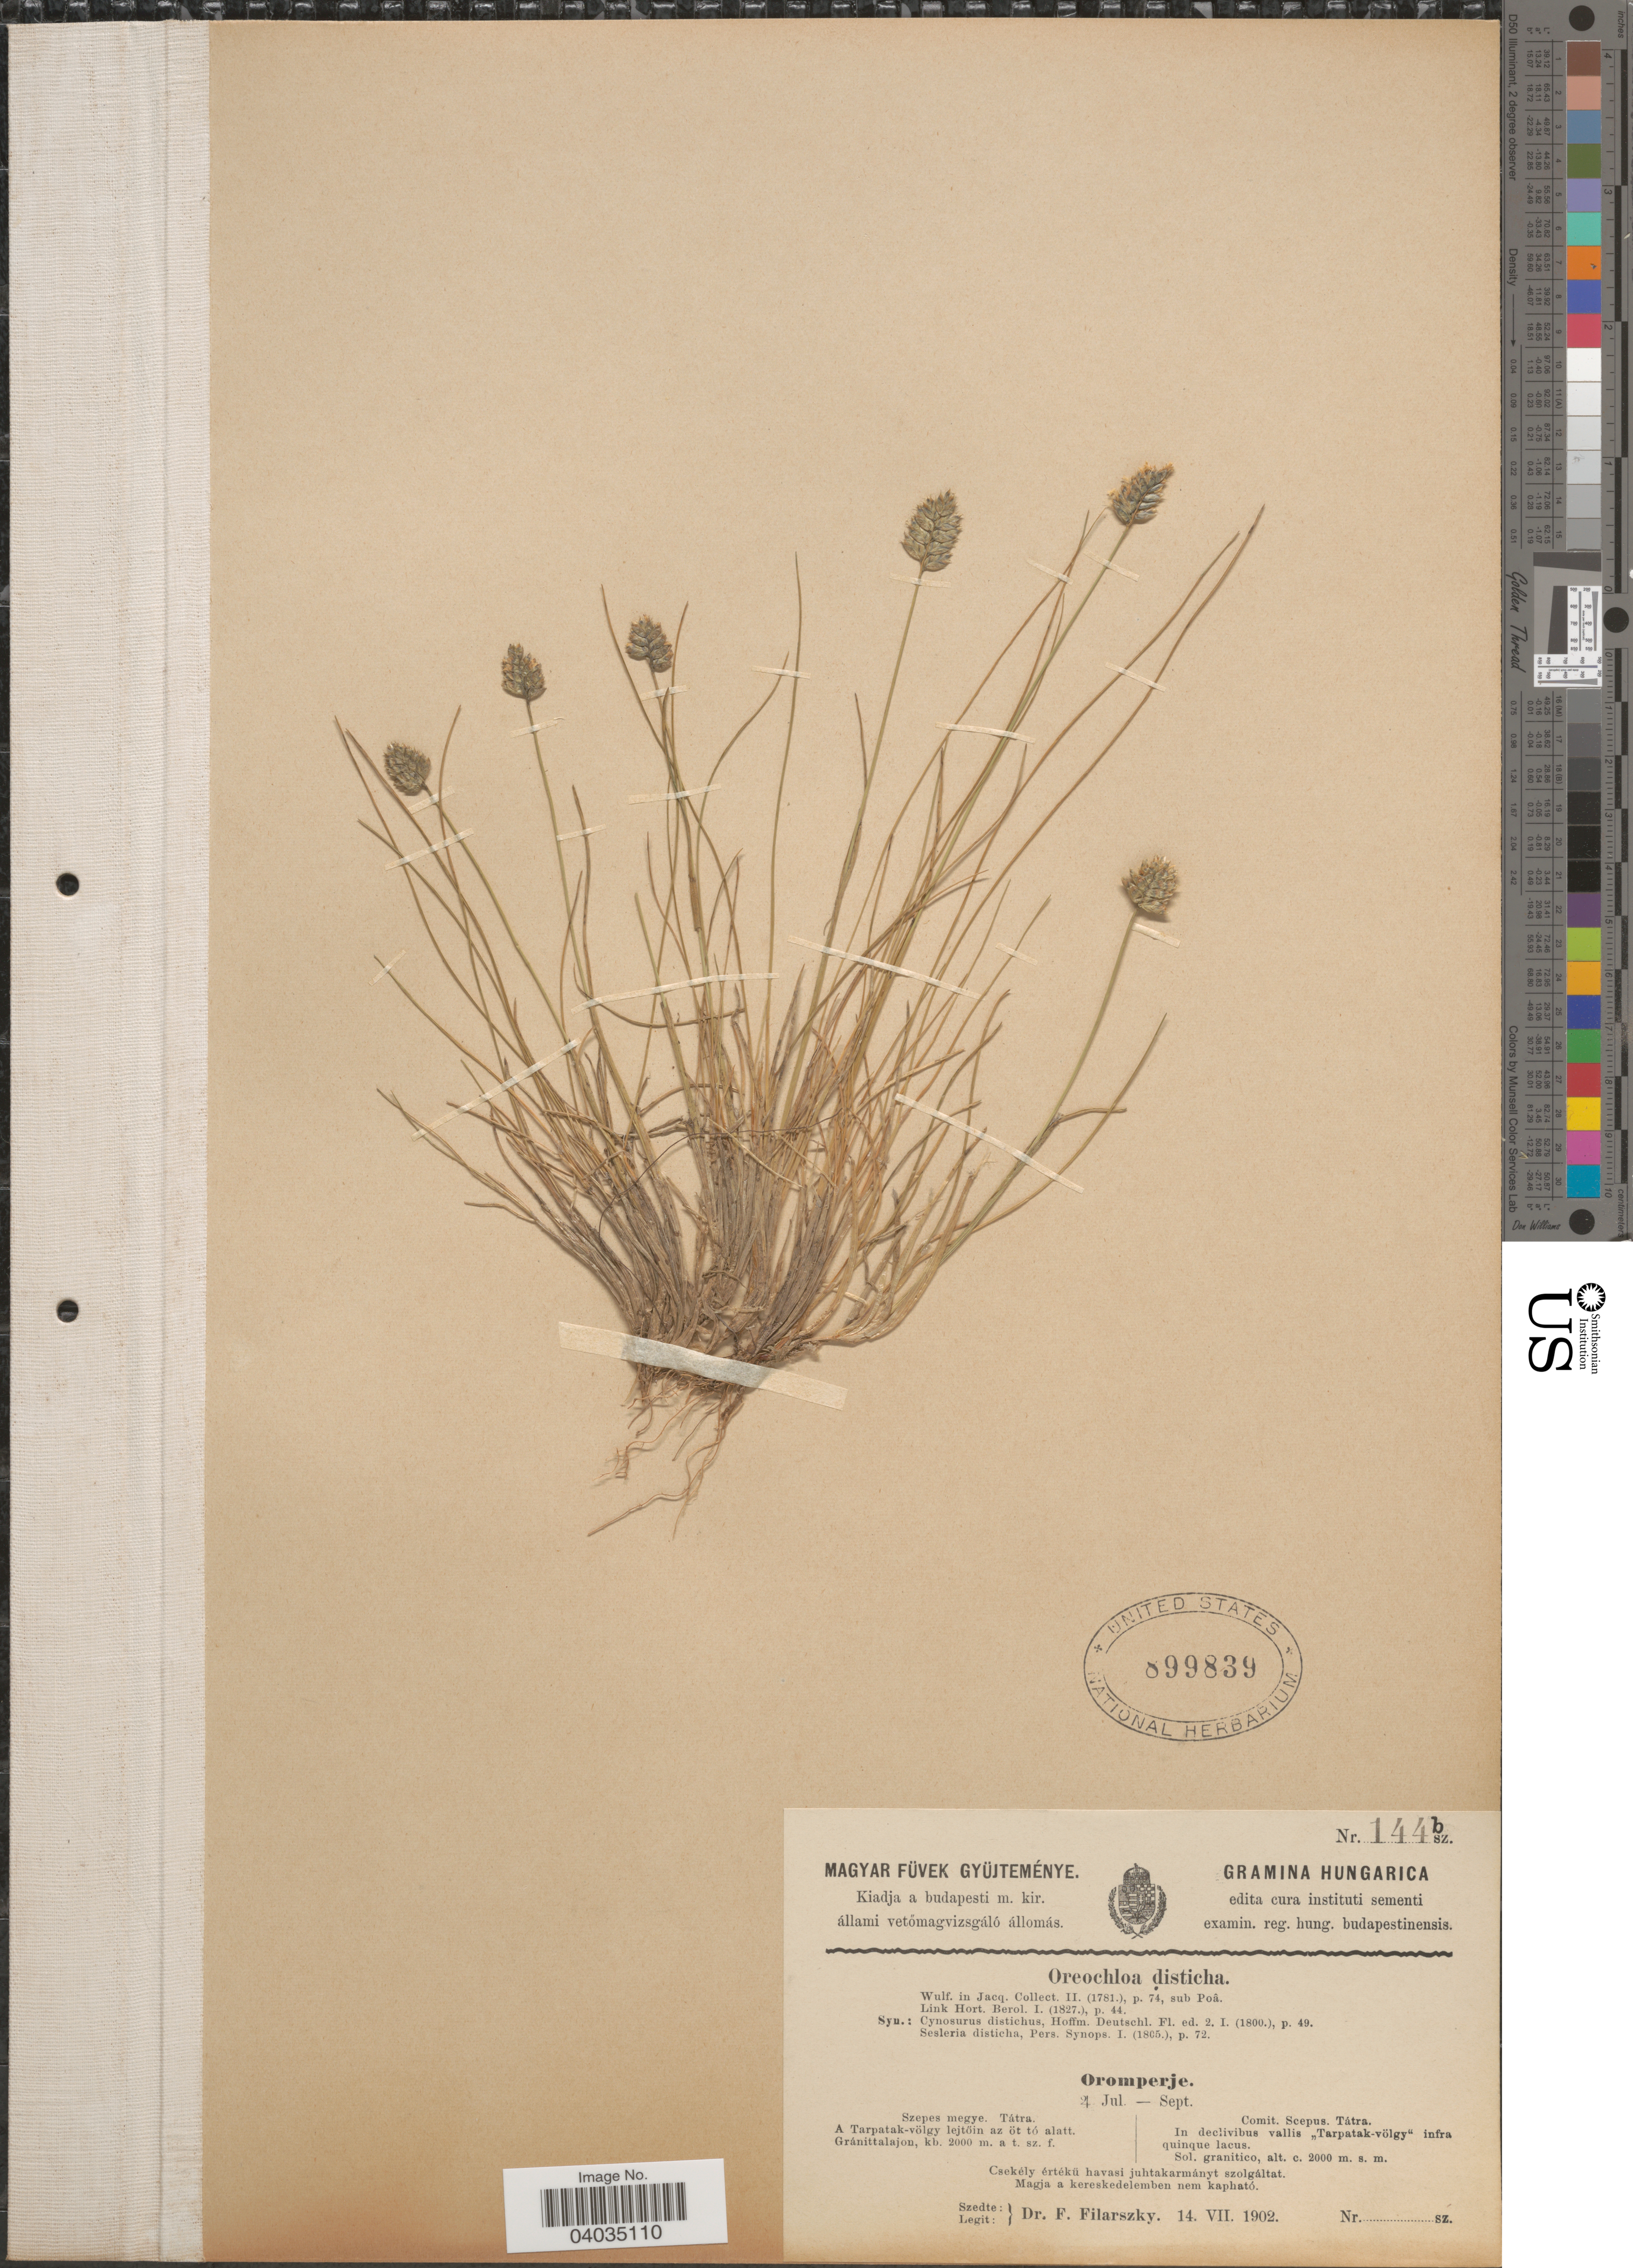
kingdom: Plantae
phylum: Tracheophyta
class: Liliopsida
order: Poales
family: Poaceae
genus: Oreochloa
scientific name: Oreochloa disticha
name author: (Wulfen) Link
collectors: F. Filarszky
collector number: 144b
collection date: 1902-07-14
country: Hungary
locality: Hungarica. Comit. Scepus. Tátra. In declivibus vallis "Tarpatak-völgy" infra quinque lacus.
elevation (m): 2000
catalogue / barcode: US 899839